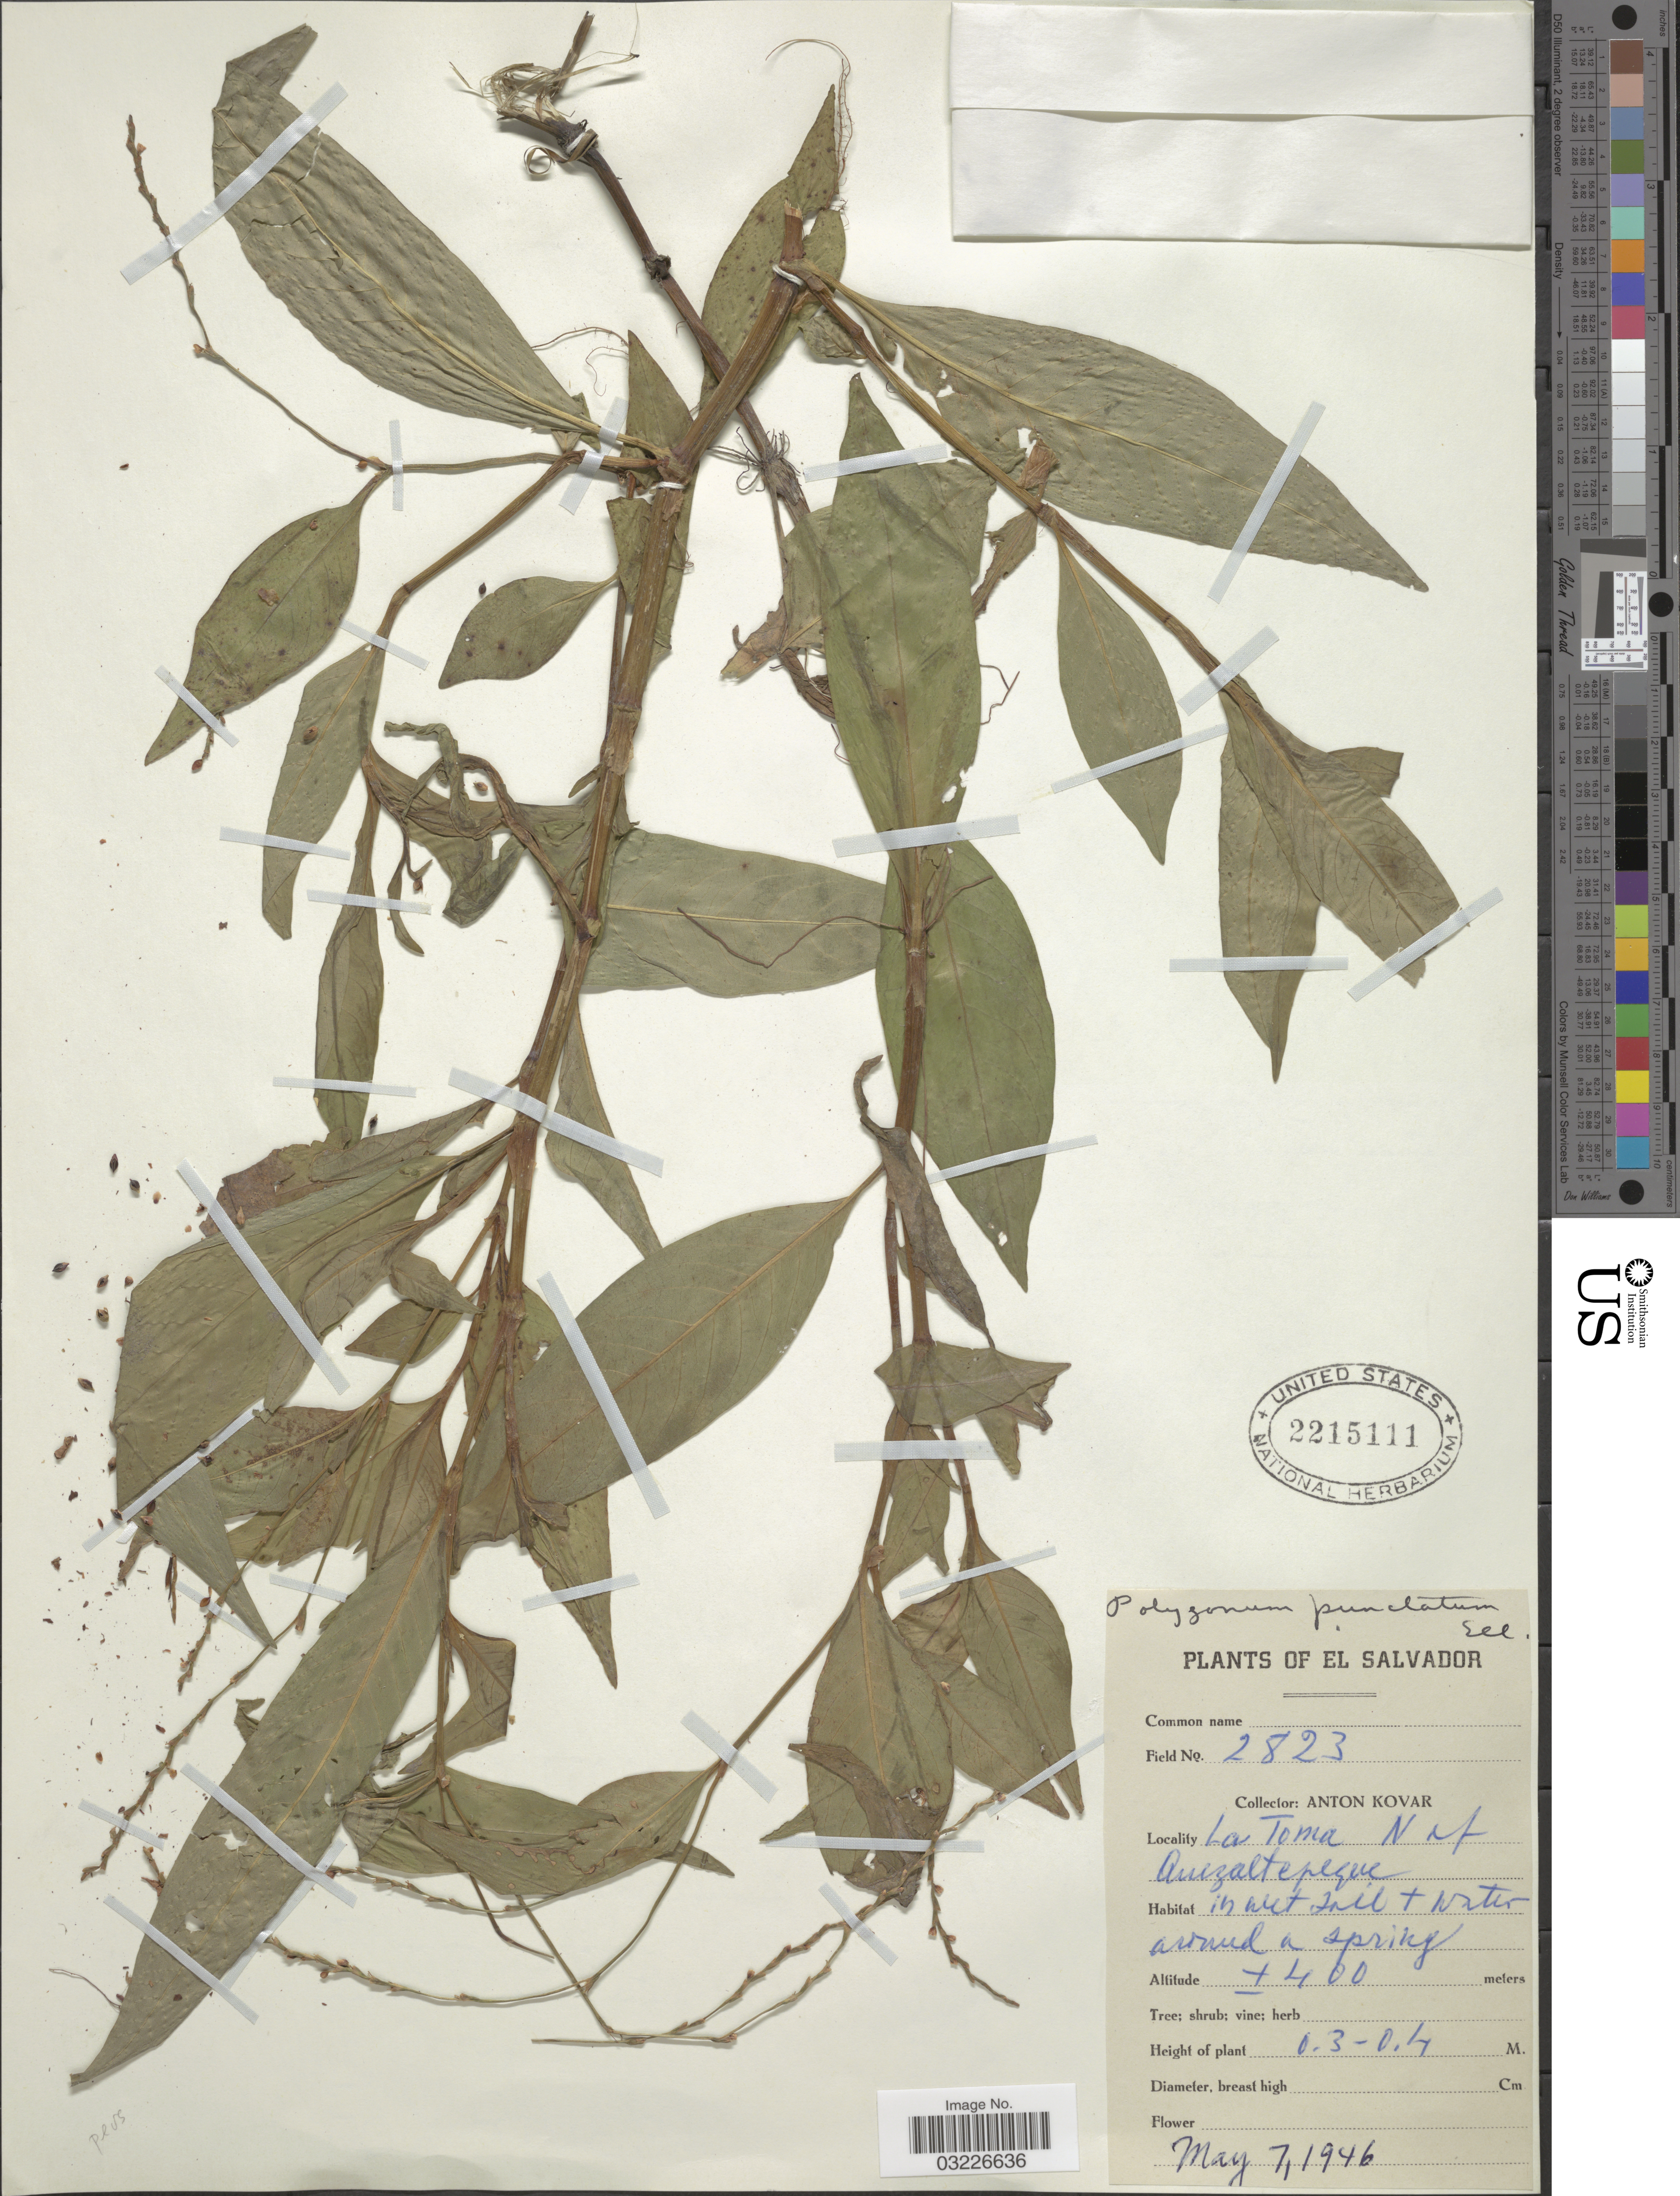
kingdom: Plantae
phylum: Tracheophyta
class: Magnoliopsida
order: Caryophyllales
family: Polygonaceae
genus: Polygonum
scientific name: Polygonum opelousanum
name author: Riddell ex Small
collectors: A. Kovar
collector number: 2823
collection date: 1946-05-07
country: El Salvador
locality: La Toma N of Quezaltepeque.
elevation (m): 400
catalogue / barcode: US 2215111